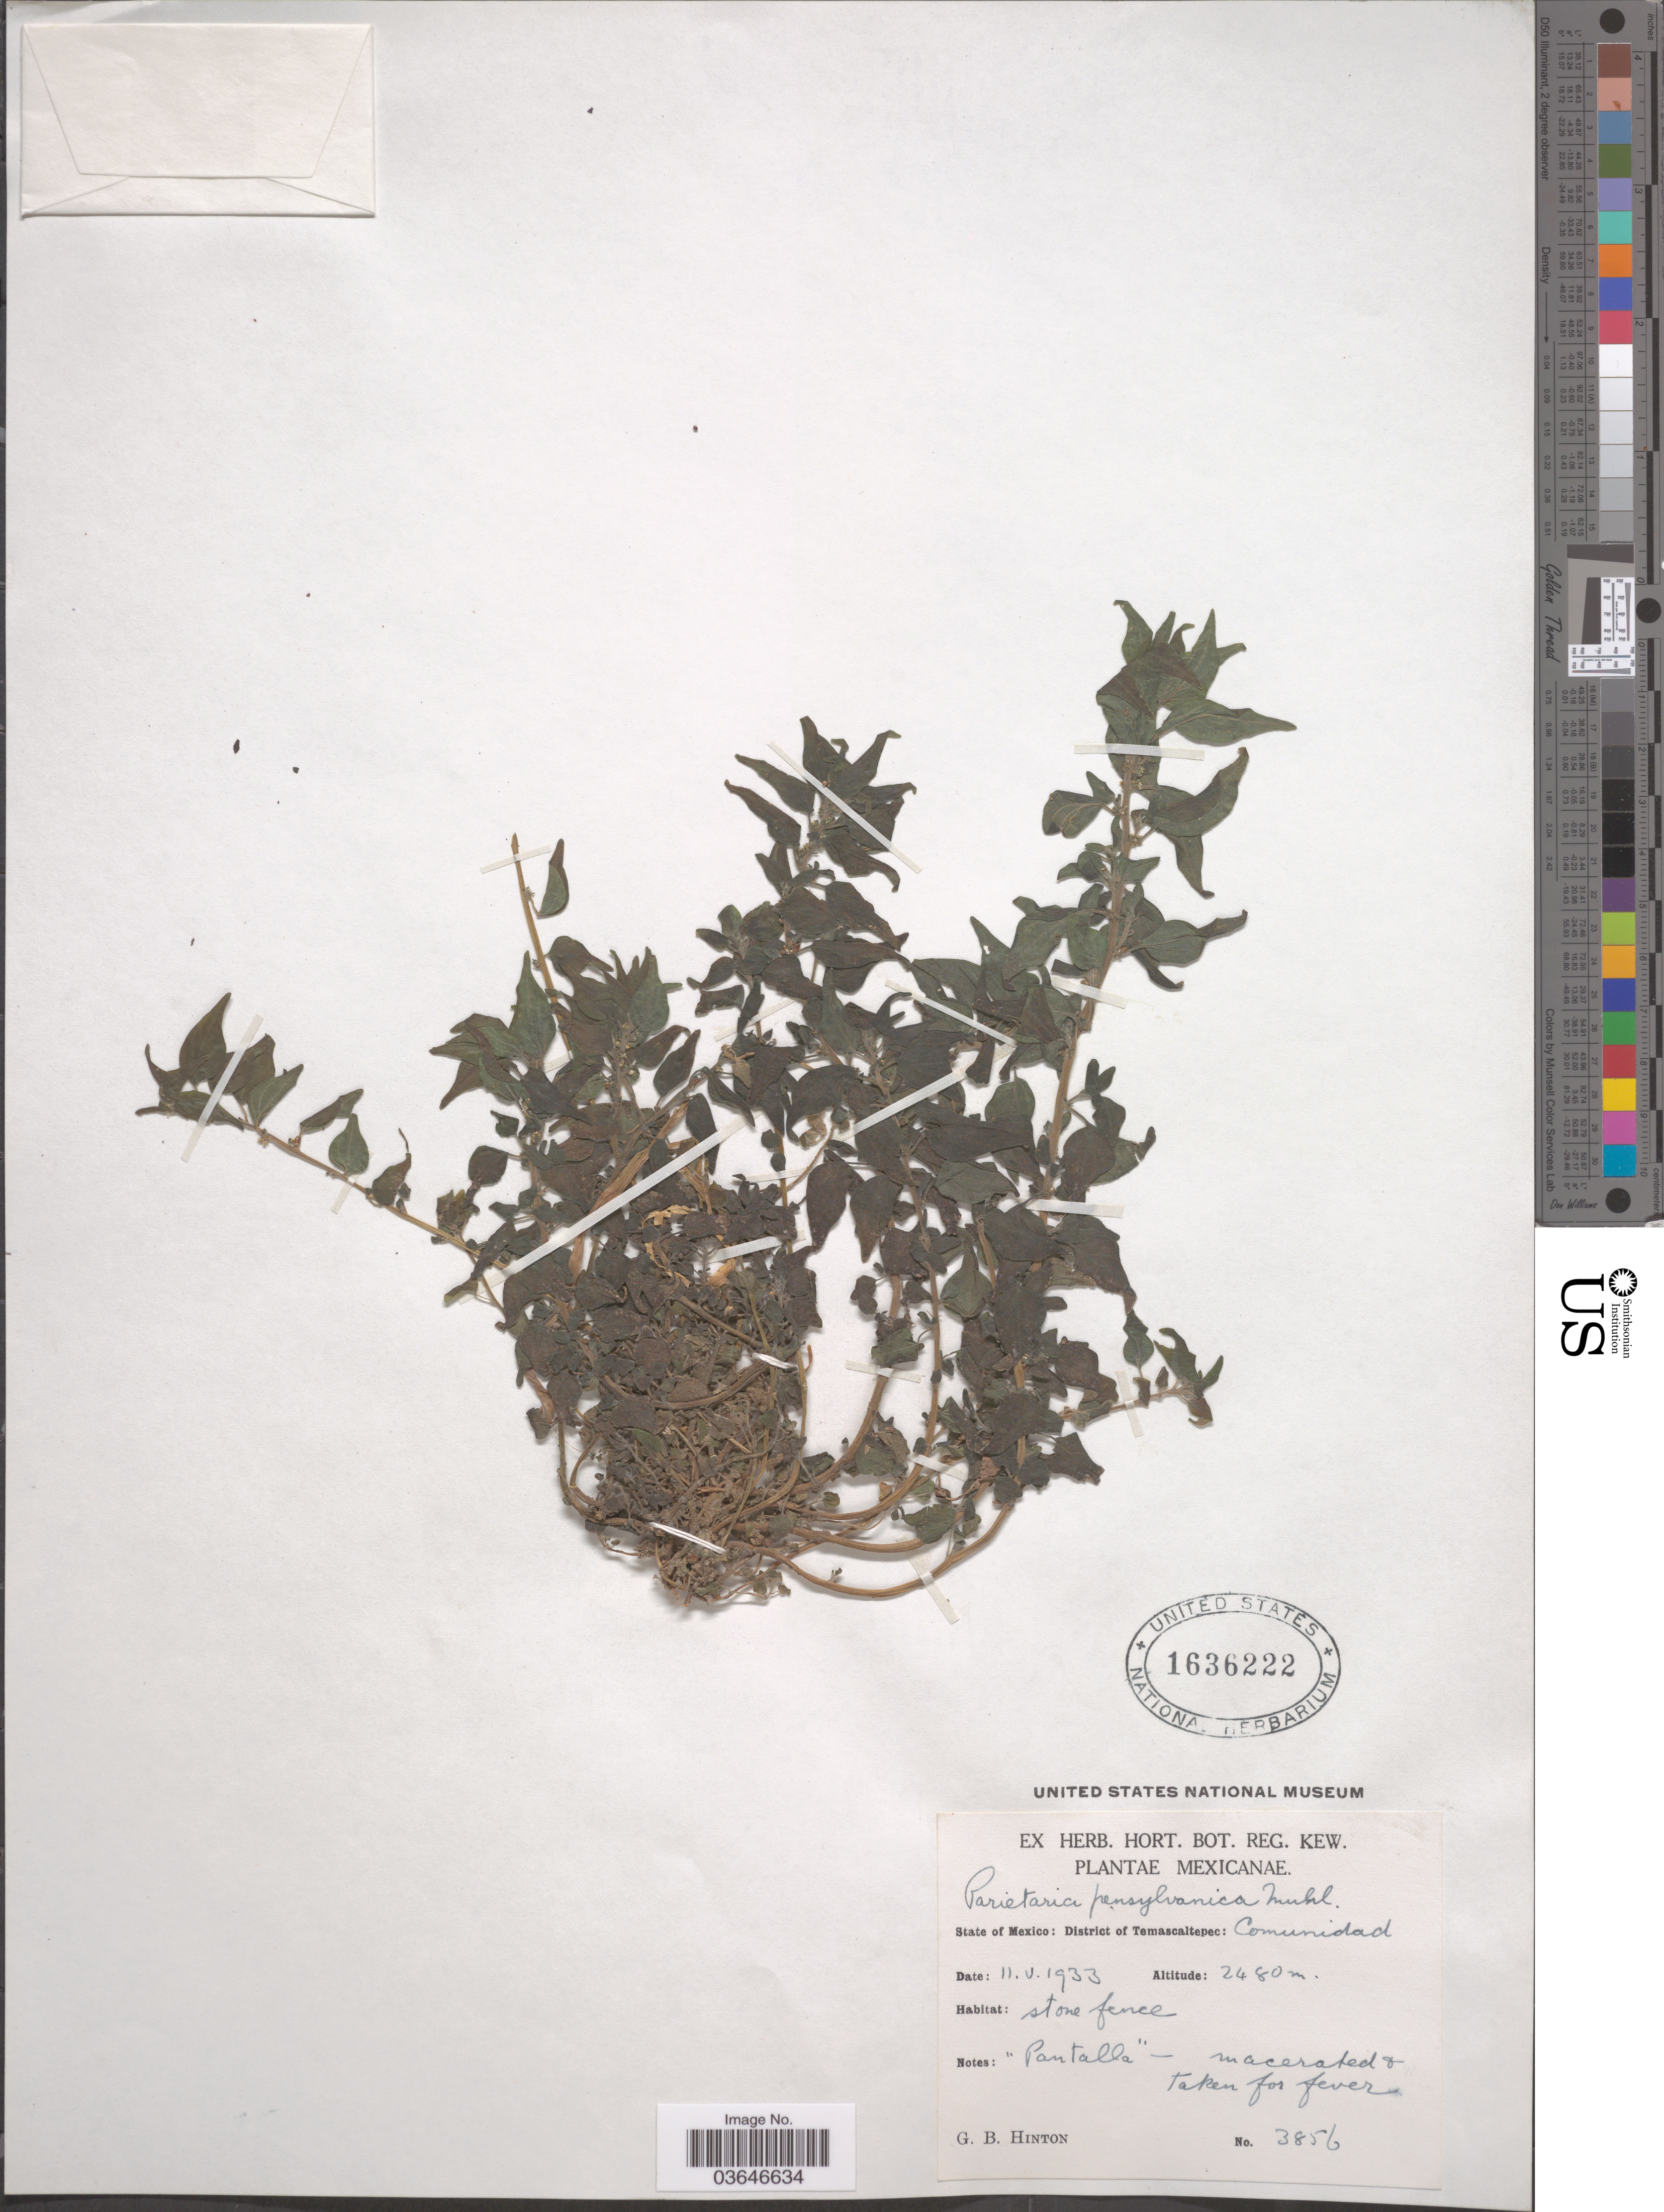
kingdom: Plantae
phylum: Tracheophyta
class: Magnoliopsida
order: Rosales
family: Urticaceae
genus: Parietaria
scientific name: Parietaria pensylvanica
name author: Muhl. ex Willd.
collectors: G. B. Hinton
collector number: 3856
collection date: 1933-05-11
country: Mexico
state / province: México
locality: State of Mexico: District of Temascaltepec: Comunidad.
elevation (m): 2480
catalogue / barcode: US 1636222